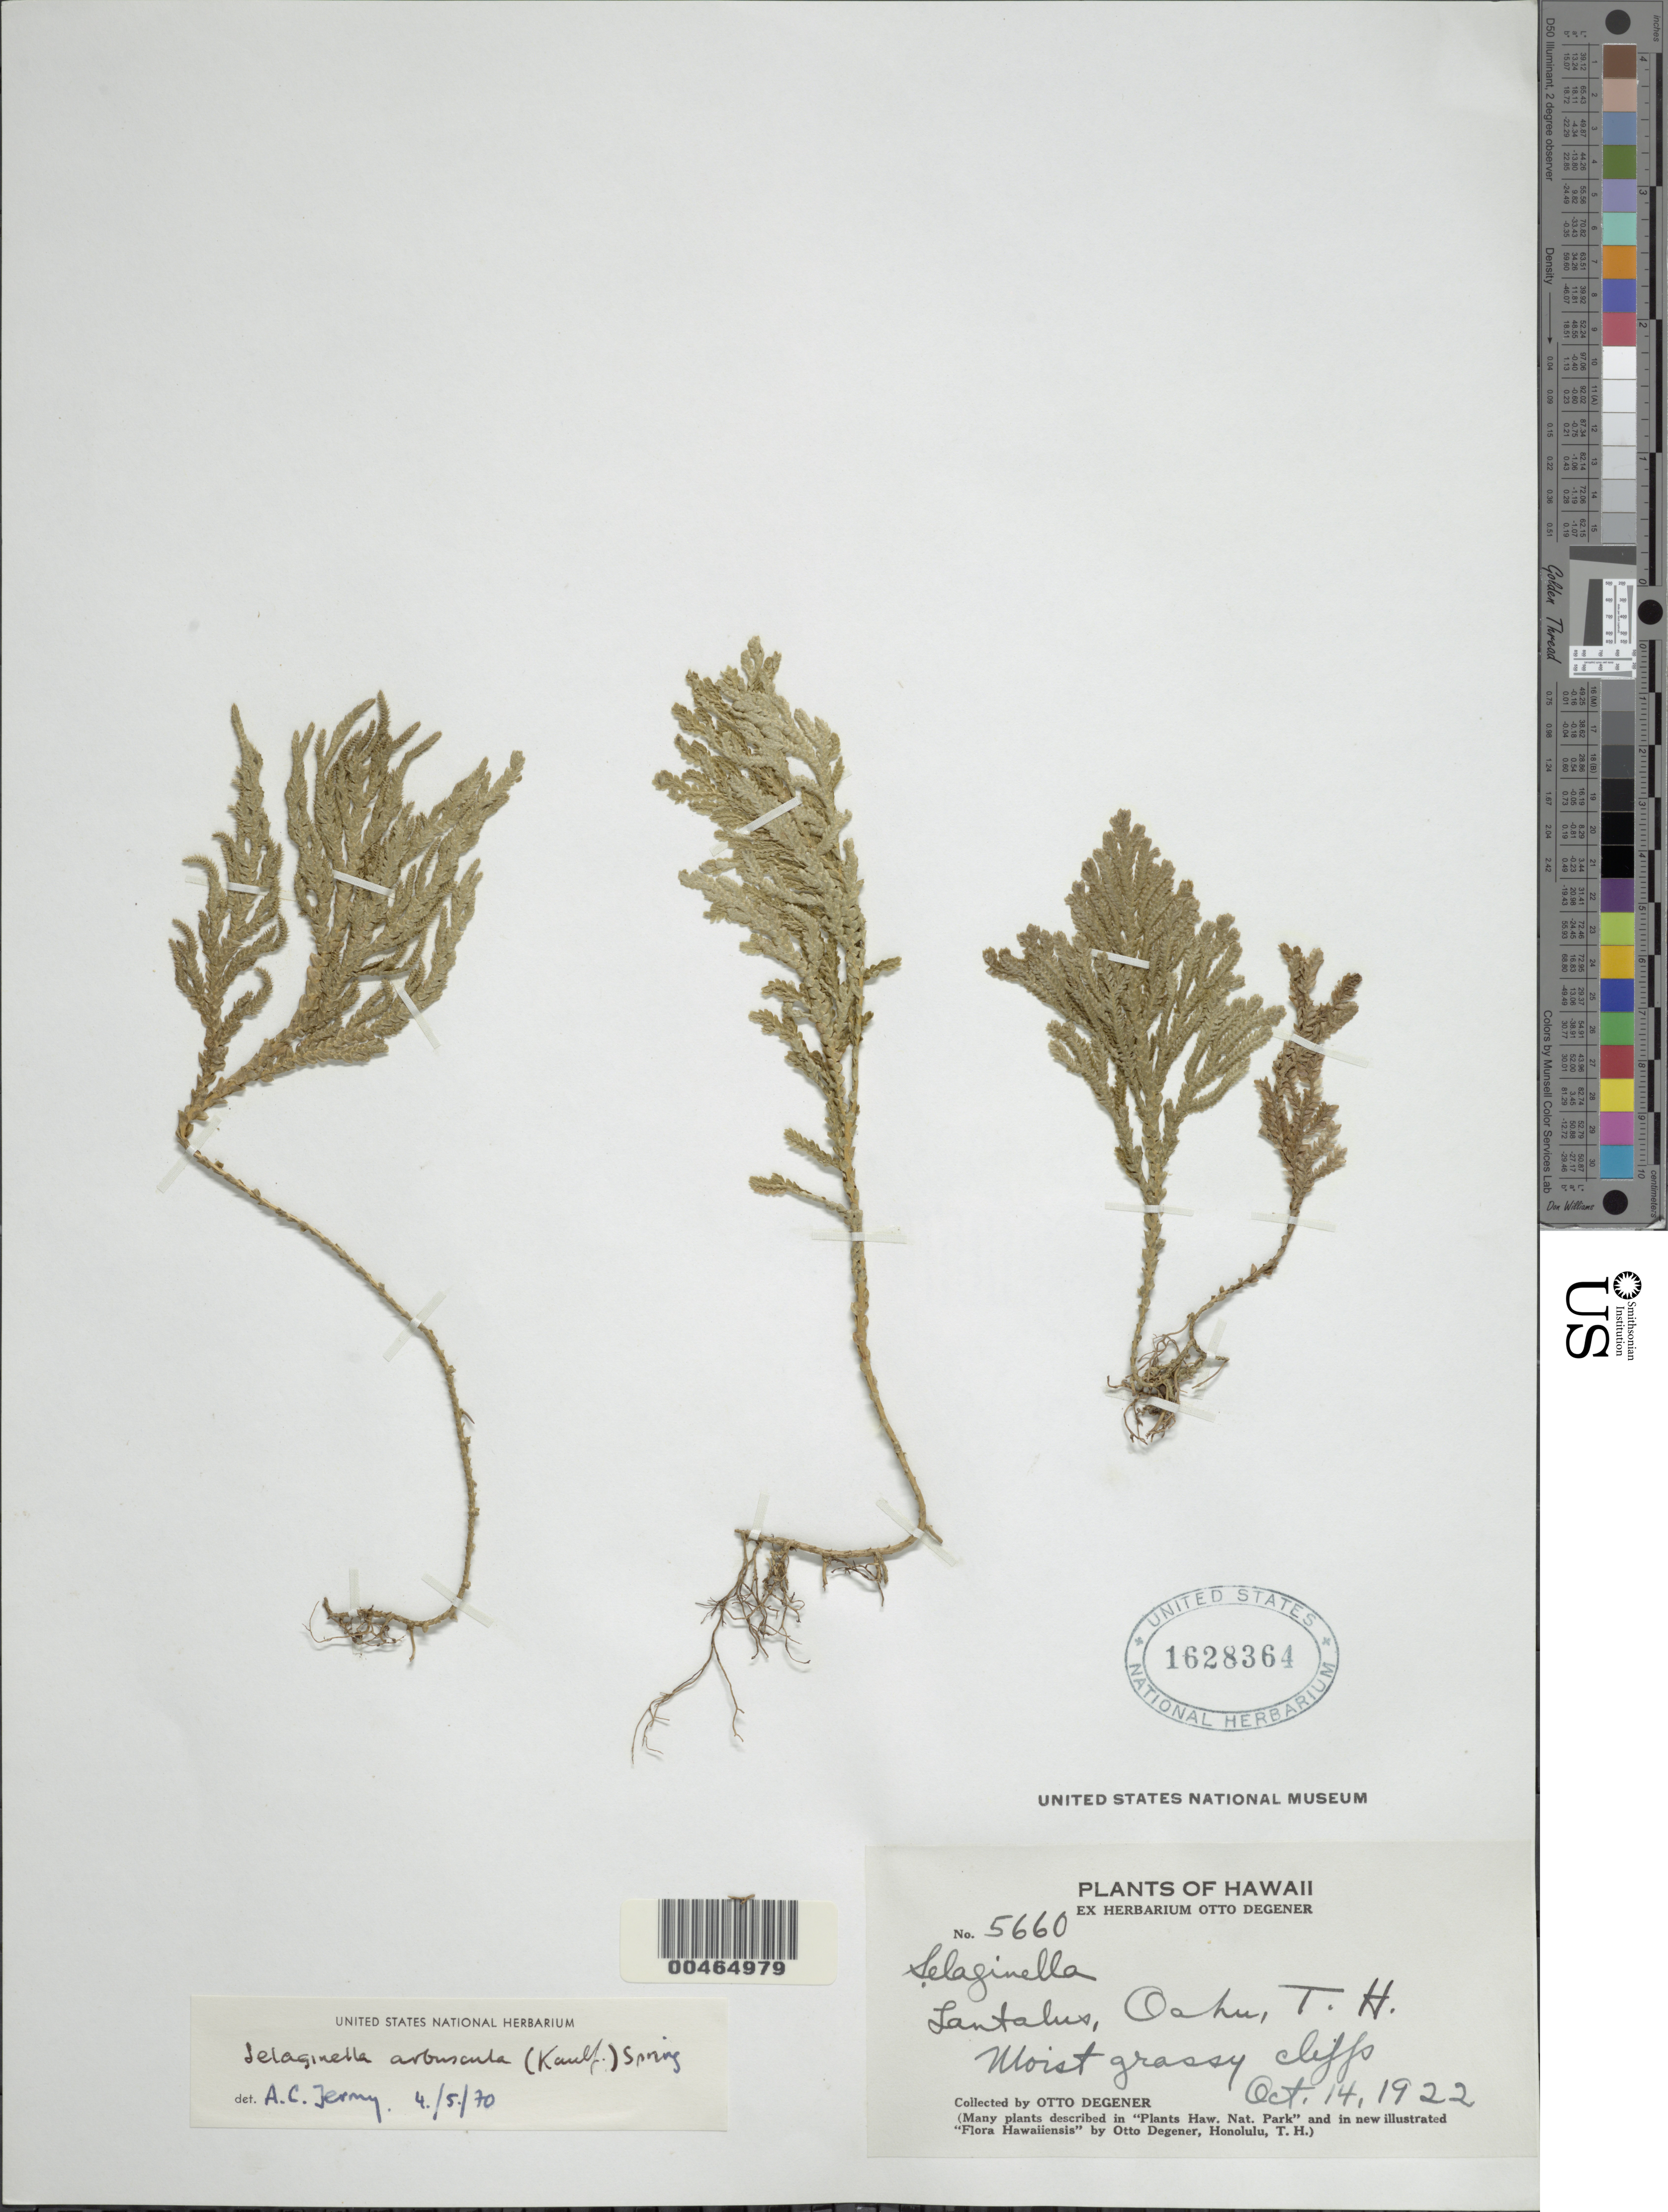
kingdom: Plantae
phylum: Tracheophyta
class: Lycopodiopsida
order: Selaginellales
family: Selaginellaceae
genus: Selaginella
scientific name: Selaginella arbuscula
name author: (Kualf.) Spring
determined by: Jerny, A. C.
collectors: O. Degener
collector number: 5660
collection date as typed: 14 Oct 1922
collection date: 1922-10-14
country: United States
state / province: Hawaii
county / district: Honolulu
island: Oahu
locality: Tantalus, Oahu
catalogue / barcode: US 1628364